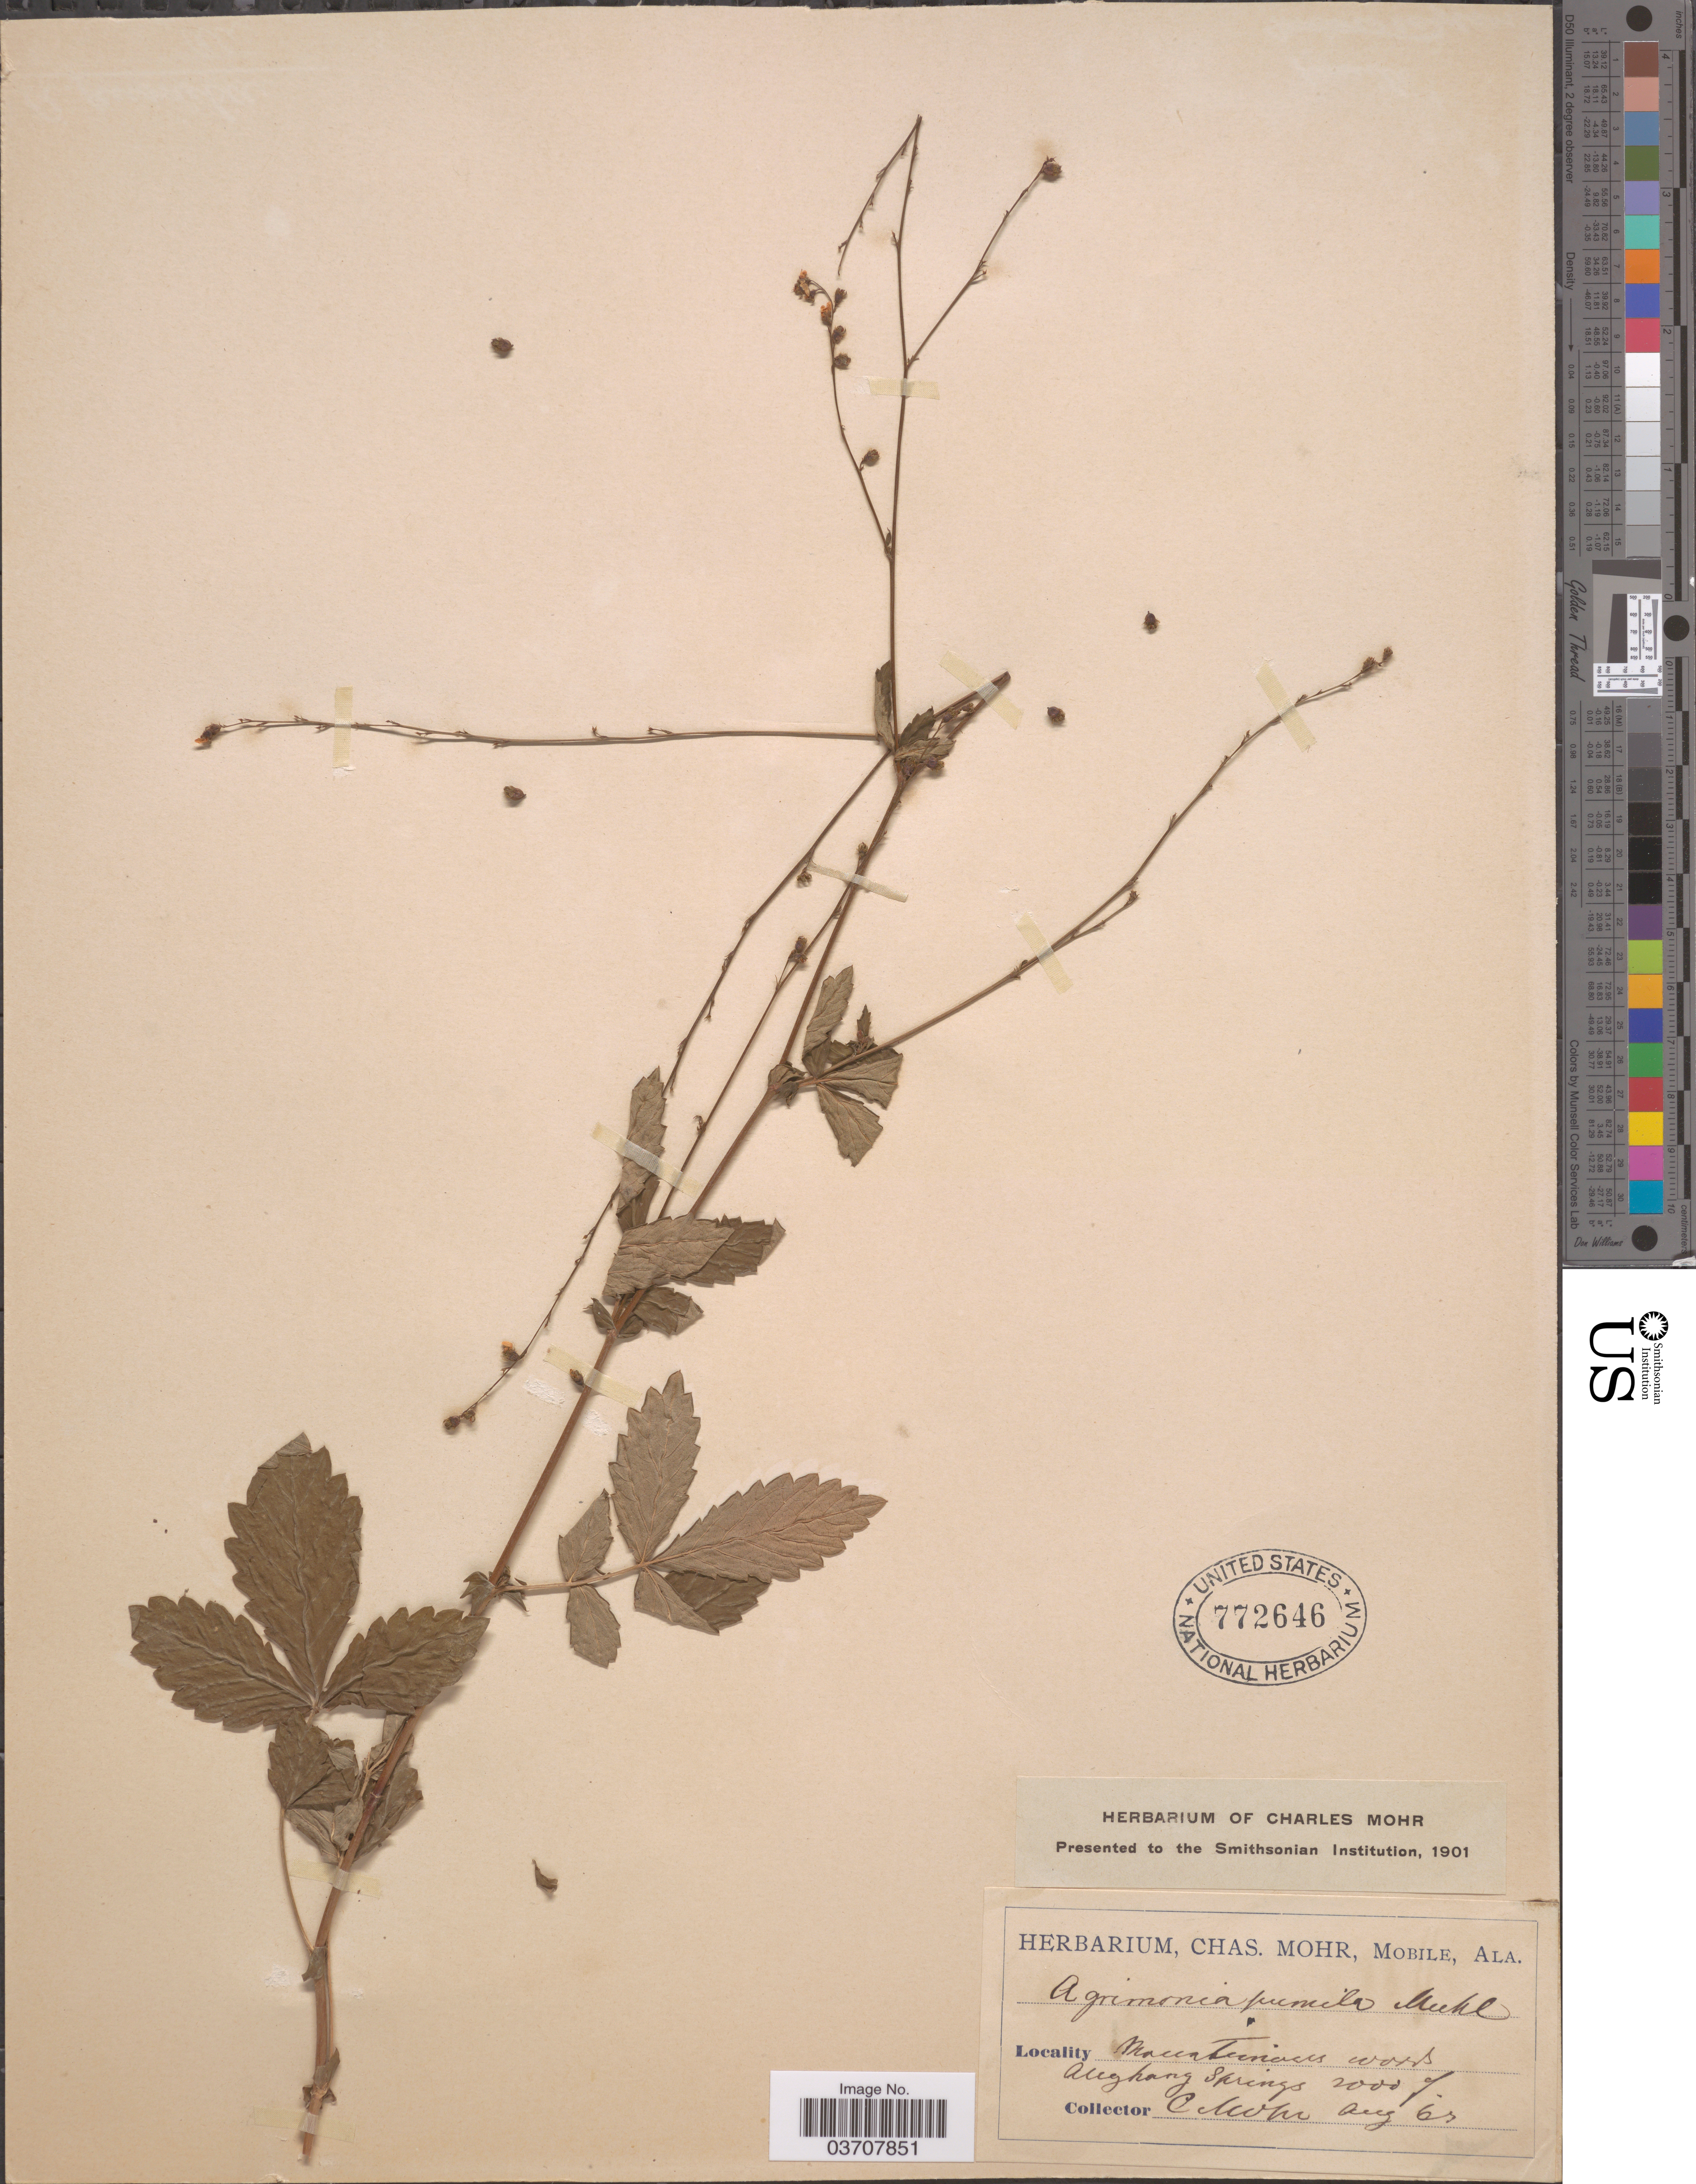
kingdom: Plantae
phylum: Tracheophyta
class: Magnoliopsida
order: Rosales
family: Rosaceae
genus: Agrimonia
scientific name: Agrimonia pubescens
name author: Wallr.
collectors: Mohr, C. T. (herbarium)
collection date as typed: Transcribed d/m/y: /8/63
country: United States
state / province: Alabama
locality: Alleghany Springs.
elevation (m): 610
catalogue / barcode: US 772646